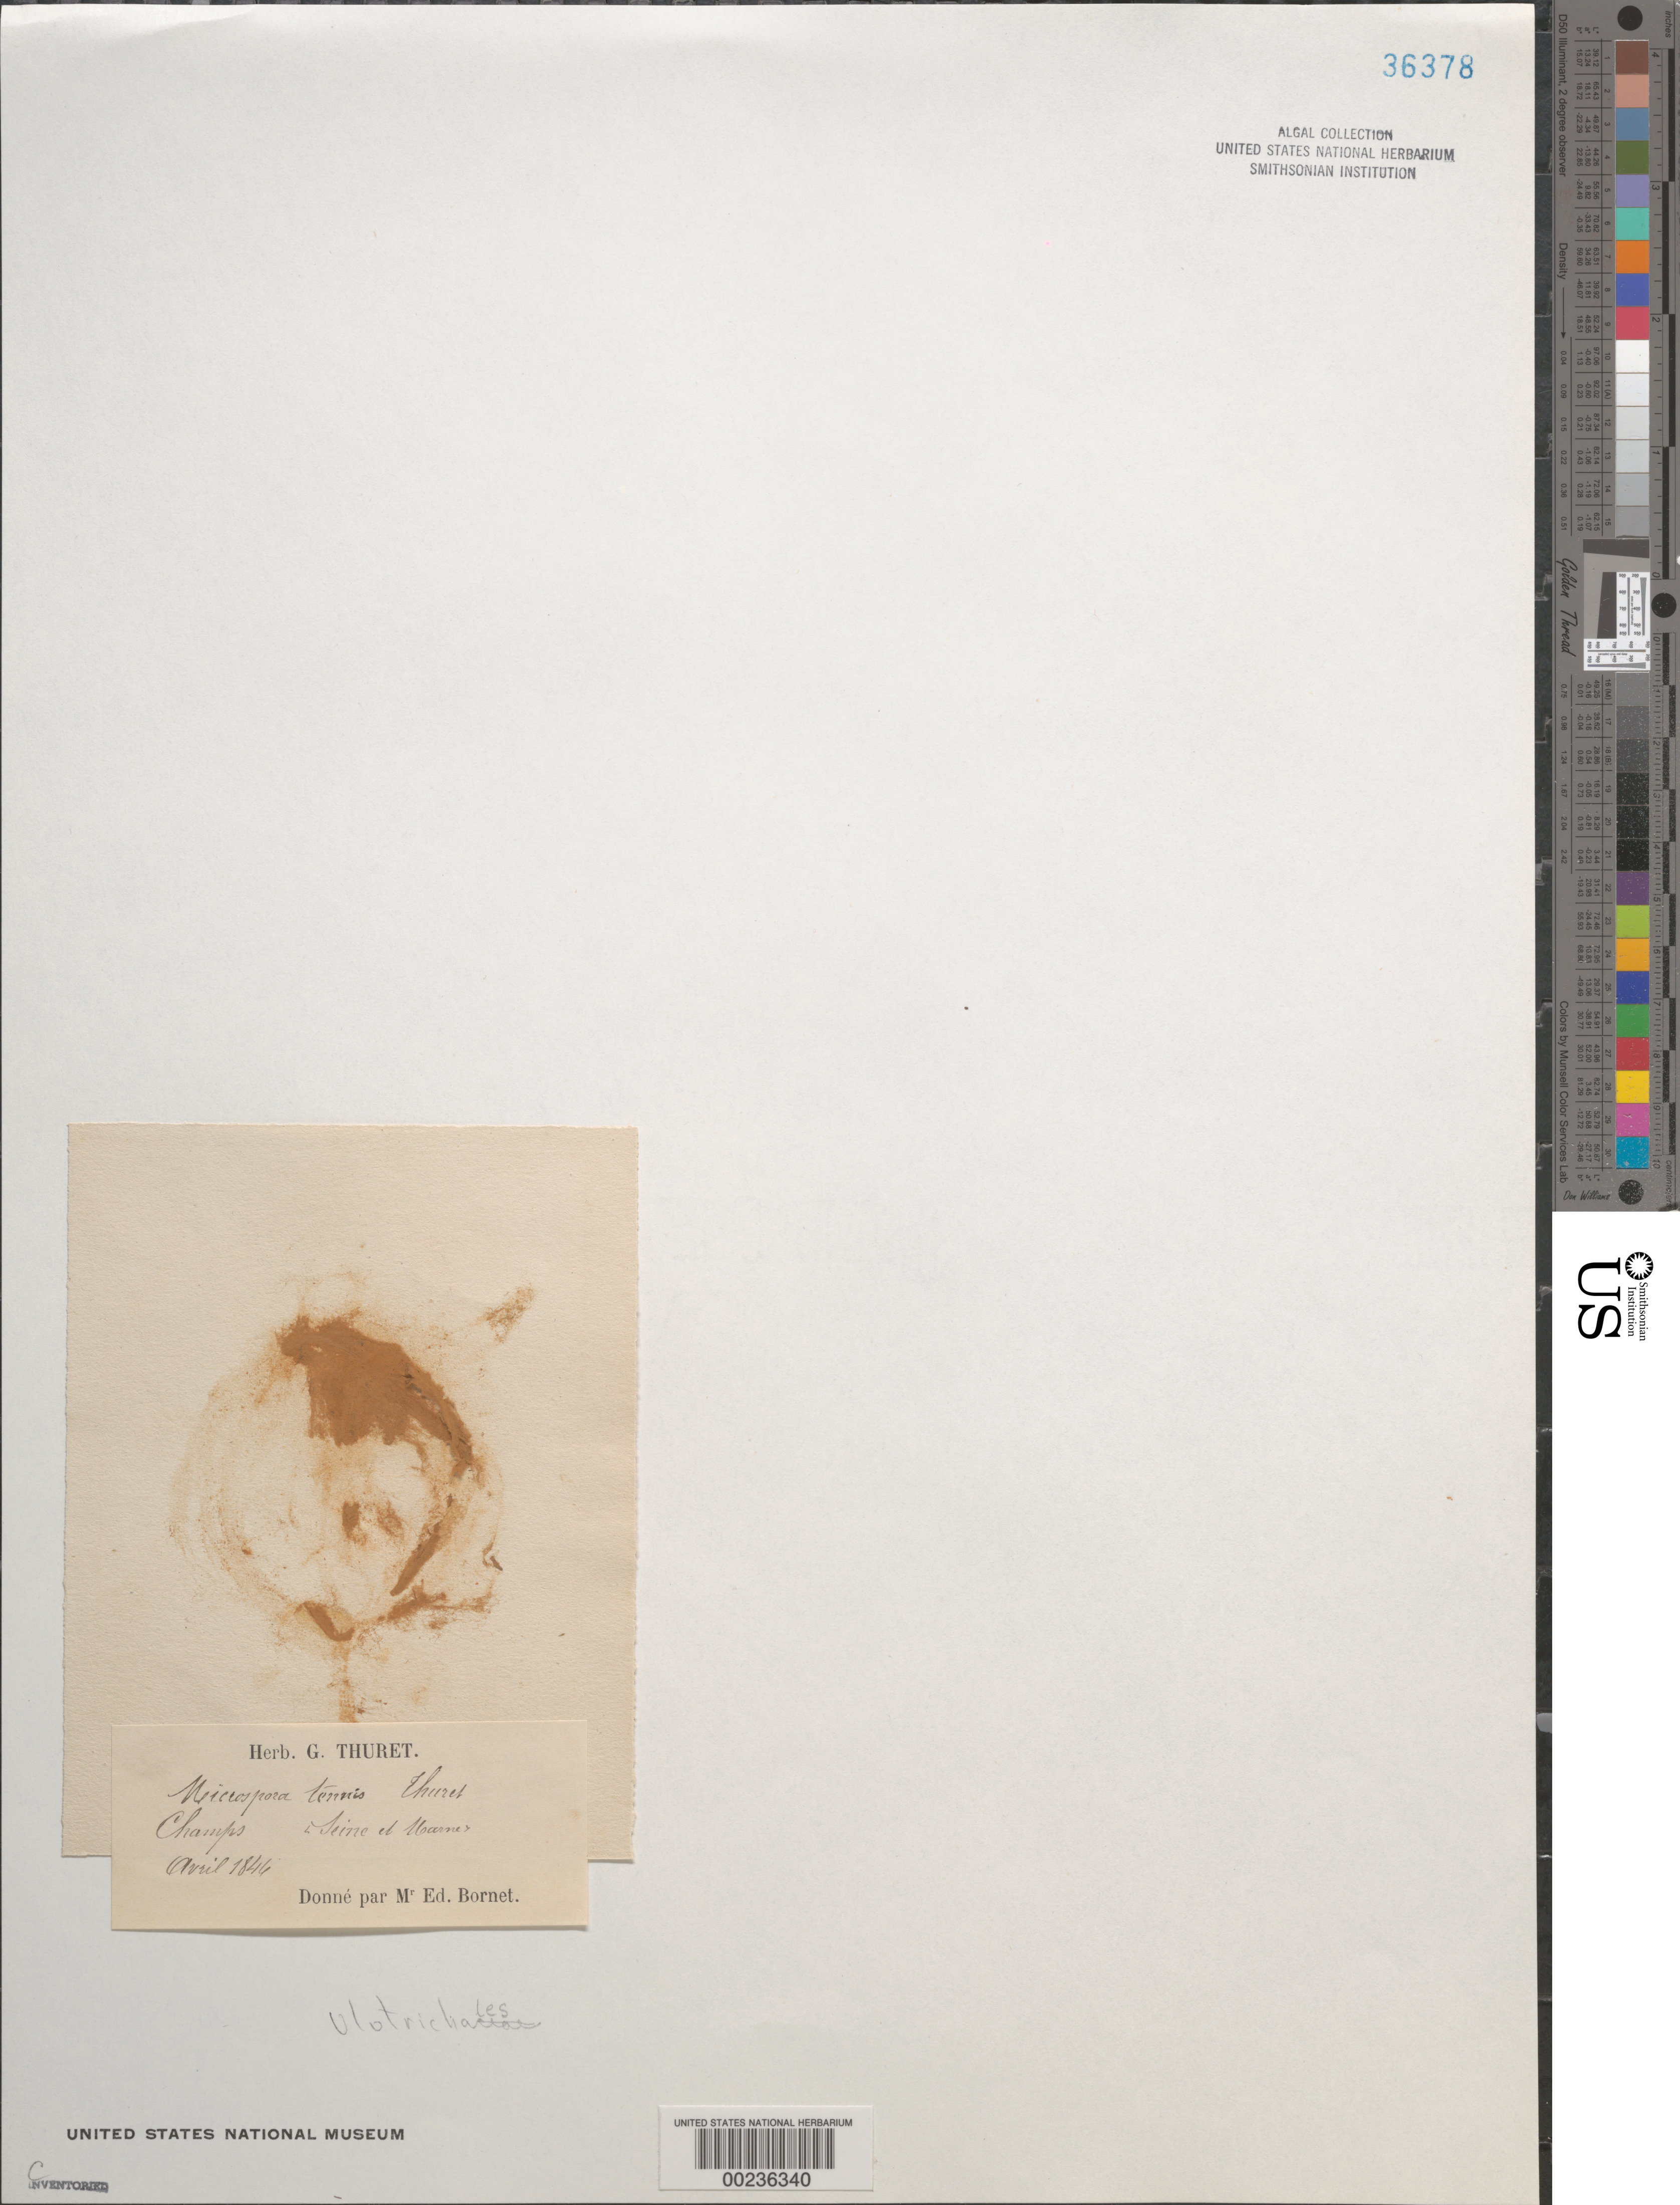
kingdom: Plantae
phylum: Chlorophyta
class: Chlorophyceae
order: Sphaeropleales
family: Microsporaceae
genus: Microspora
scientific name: Microspora tenuis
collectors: Thuret, G. (herbarium)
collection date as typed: Apr 1846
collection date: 1846-04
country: France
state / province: Île-de-france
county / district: Seine-et-marne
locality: Champs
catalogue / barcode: US 36378